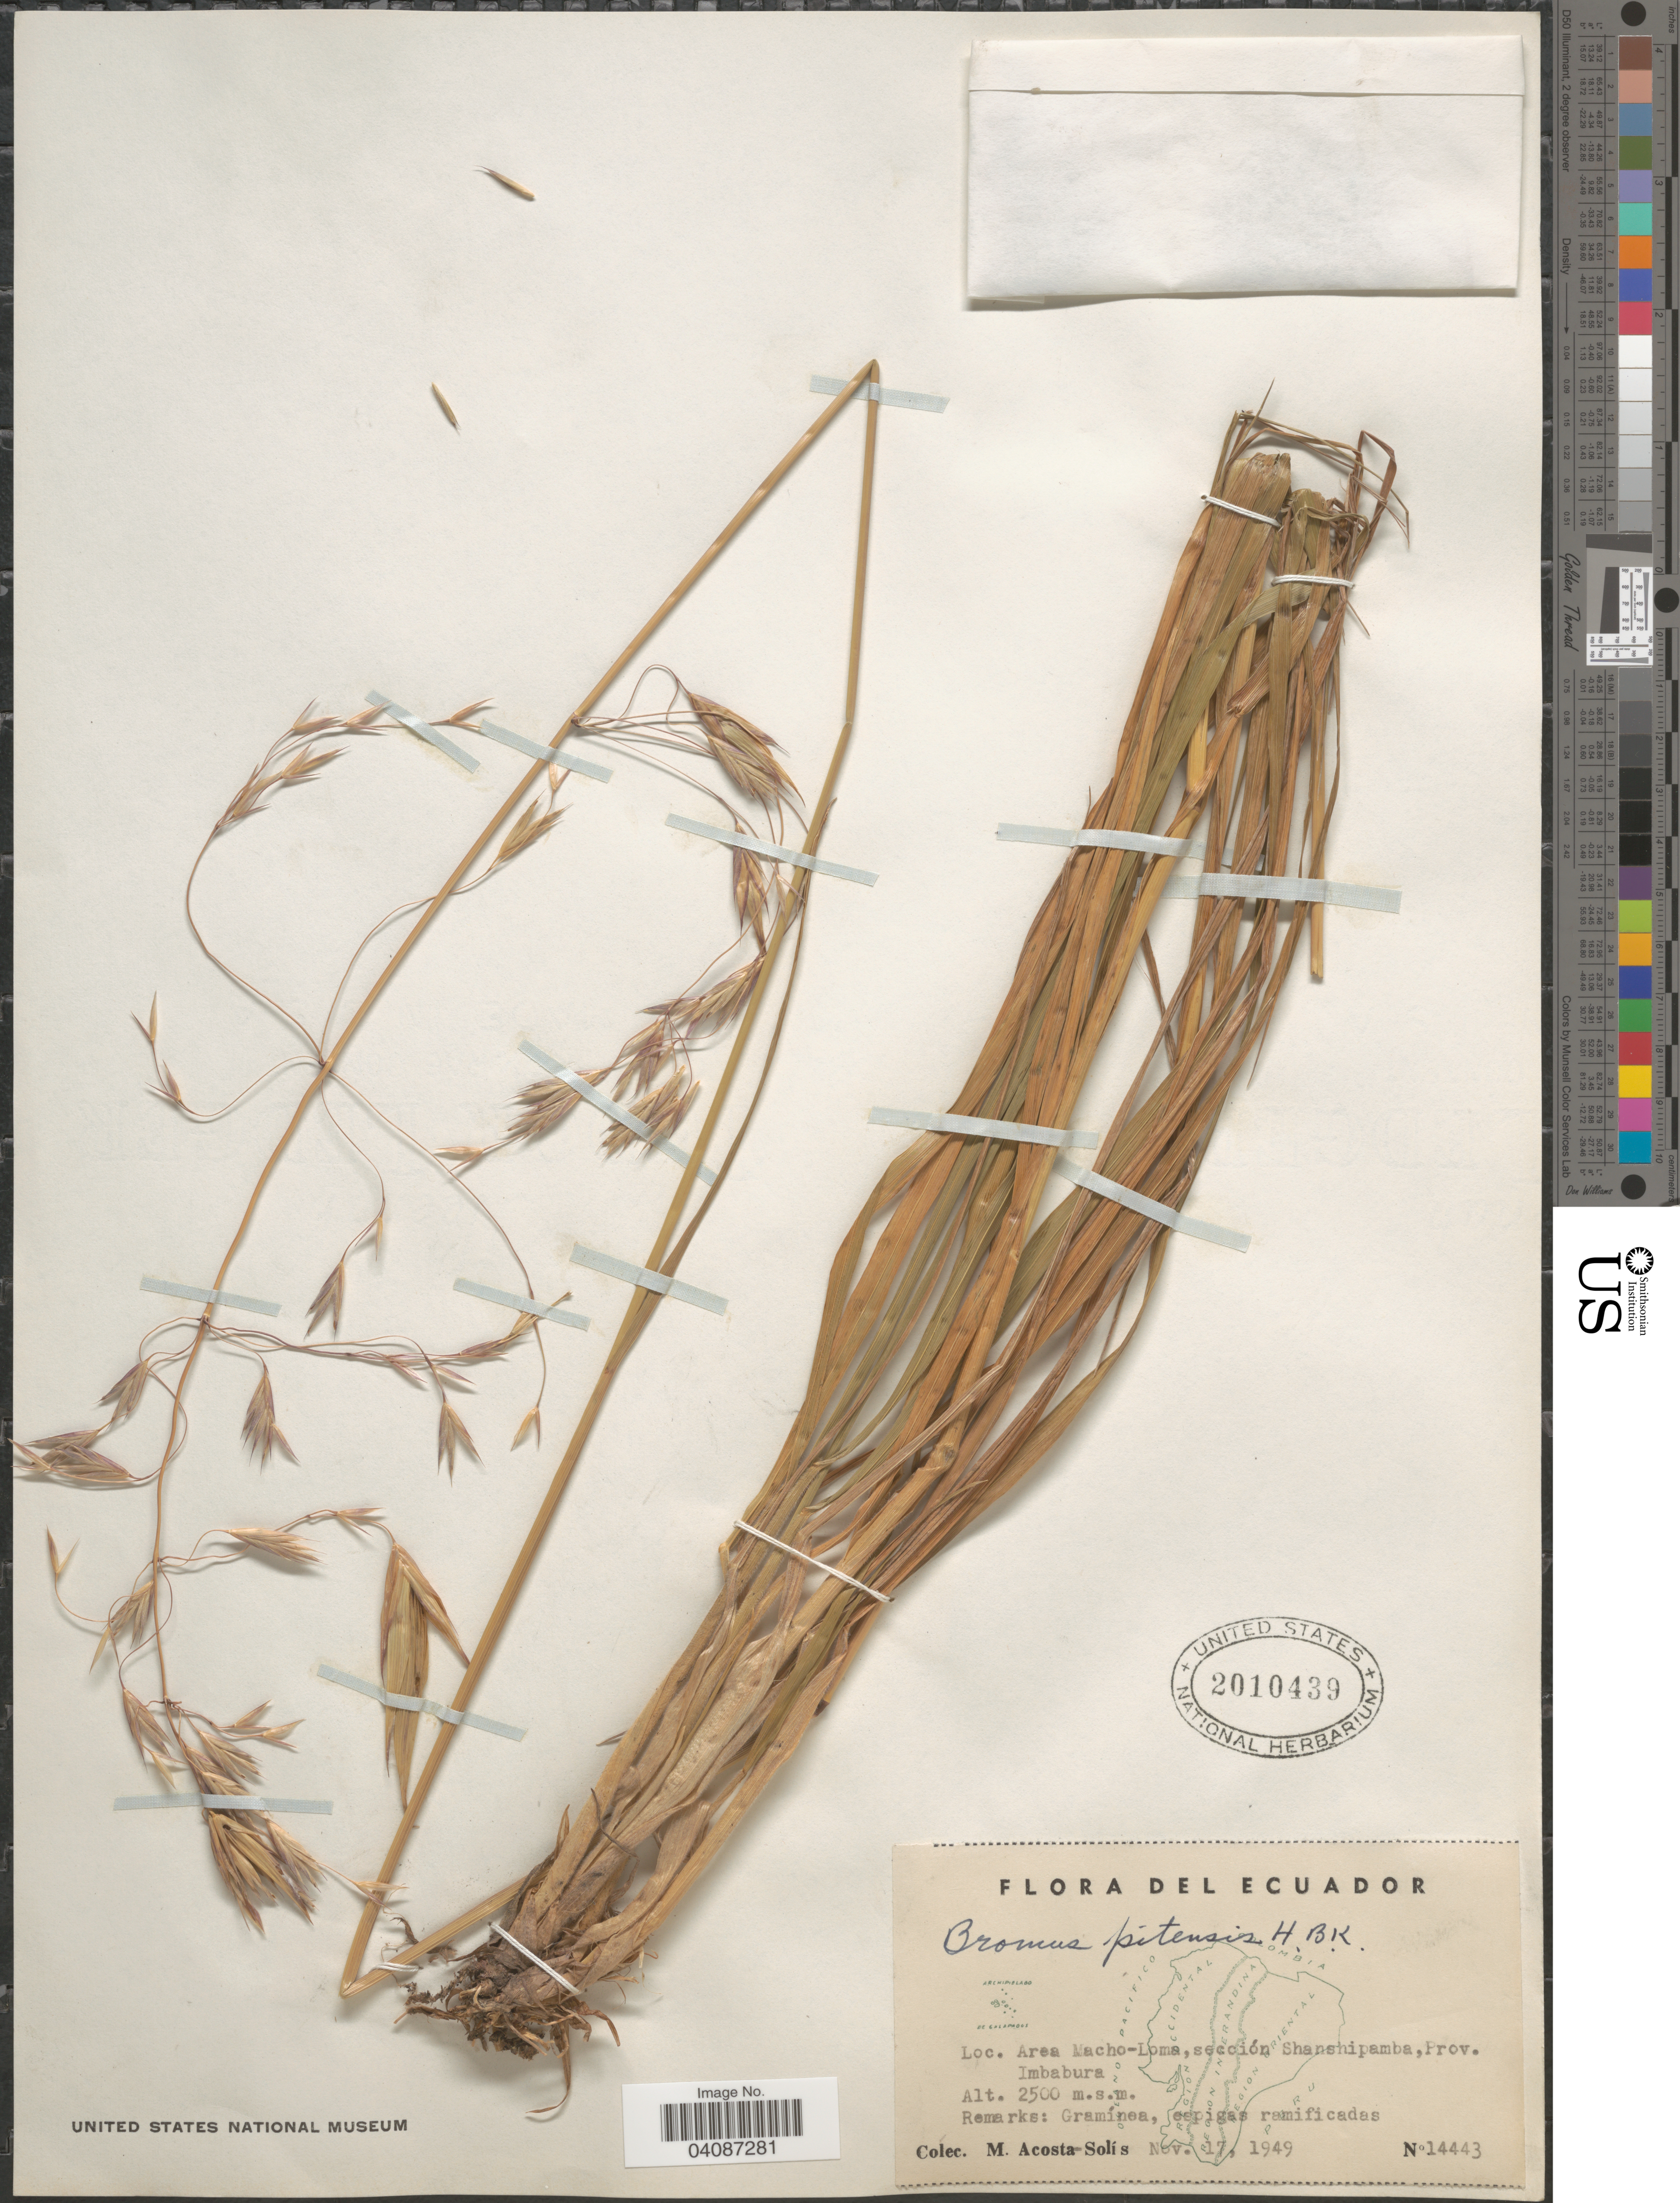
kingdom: Plantae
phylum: Tracheophyta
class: Liliopsida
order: Poales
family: Poaceae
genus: Bromus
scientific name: Bromus pitensis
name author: Kunth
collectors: M. Acosta Solis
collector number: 14443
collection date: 1949-11-17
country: Ecuador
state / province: Imbabura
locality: Area Macho-Loma, sección Shansipamba.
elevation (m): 2500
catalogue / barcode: US 2010439